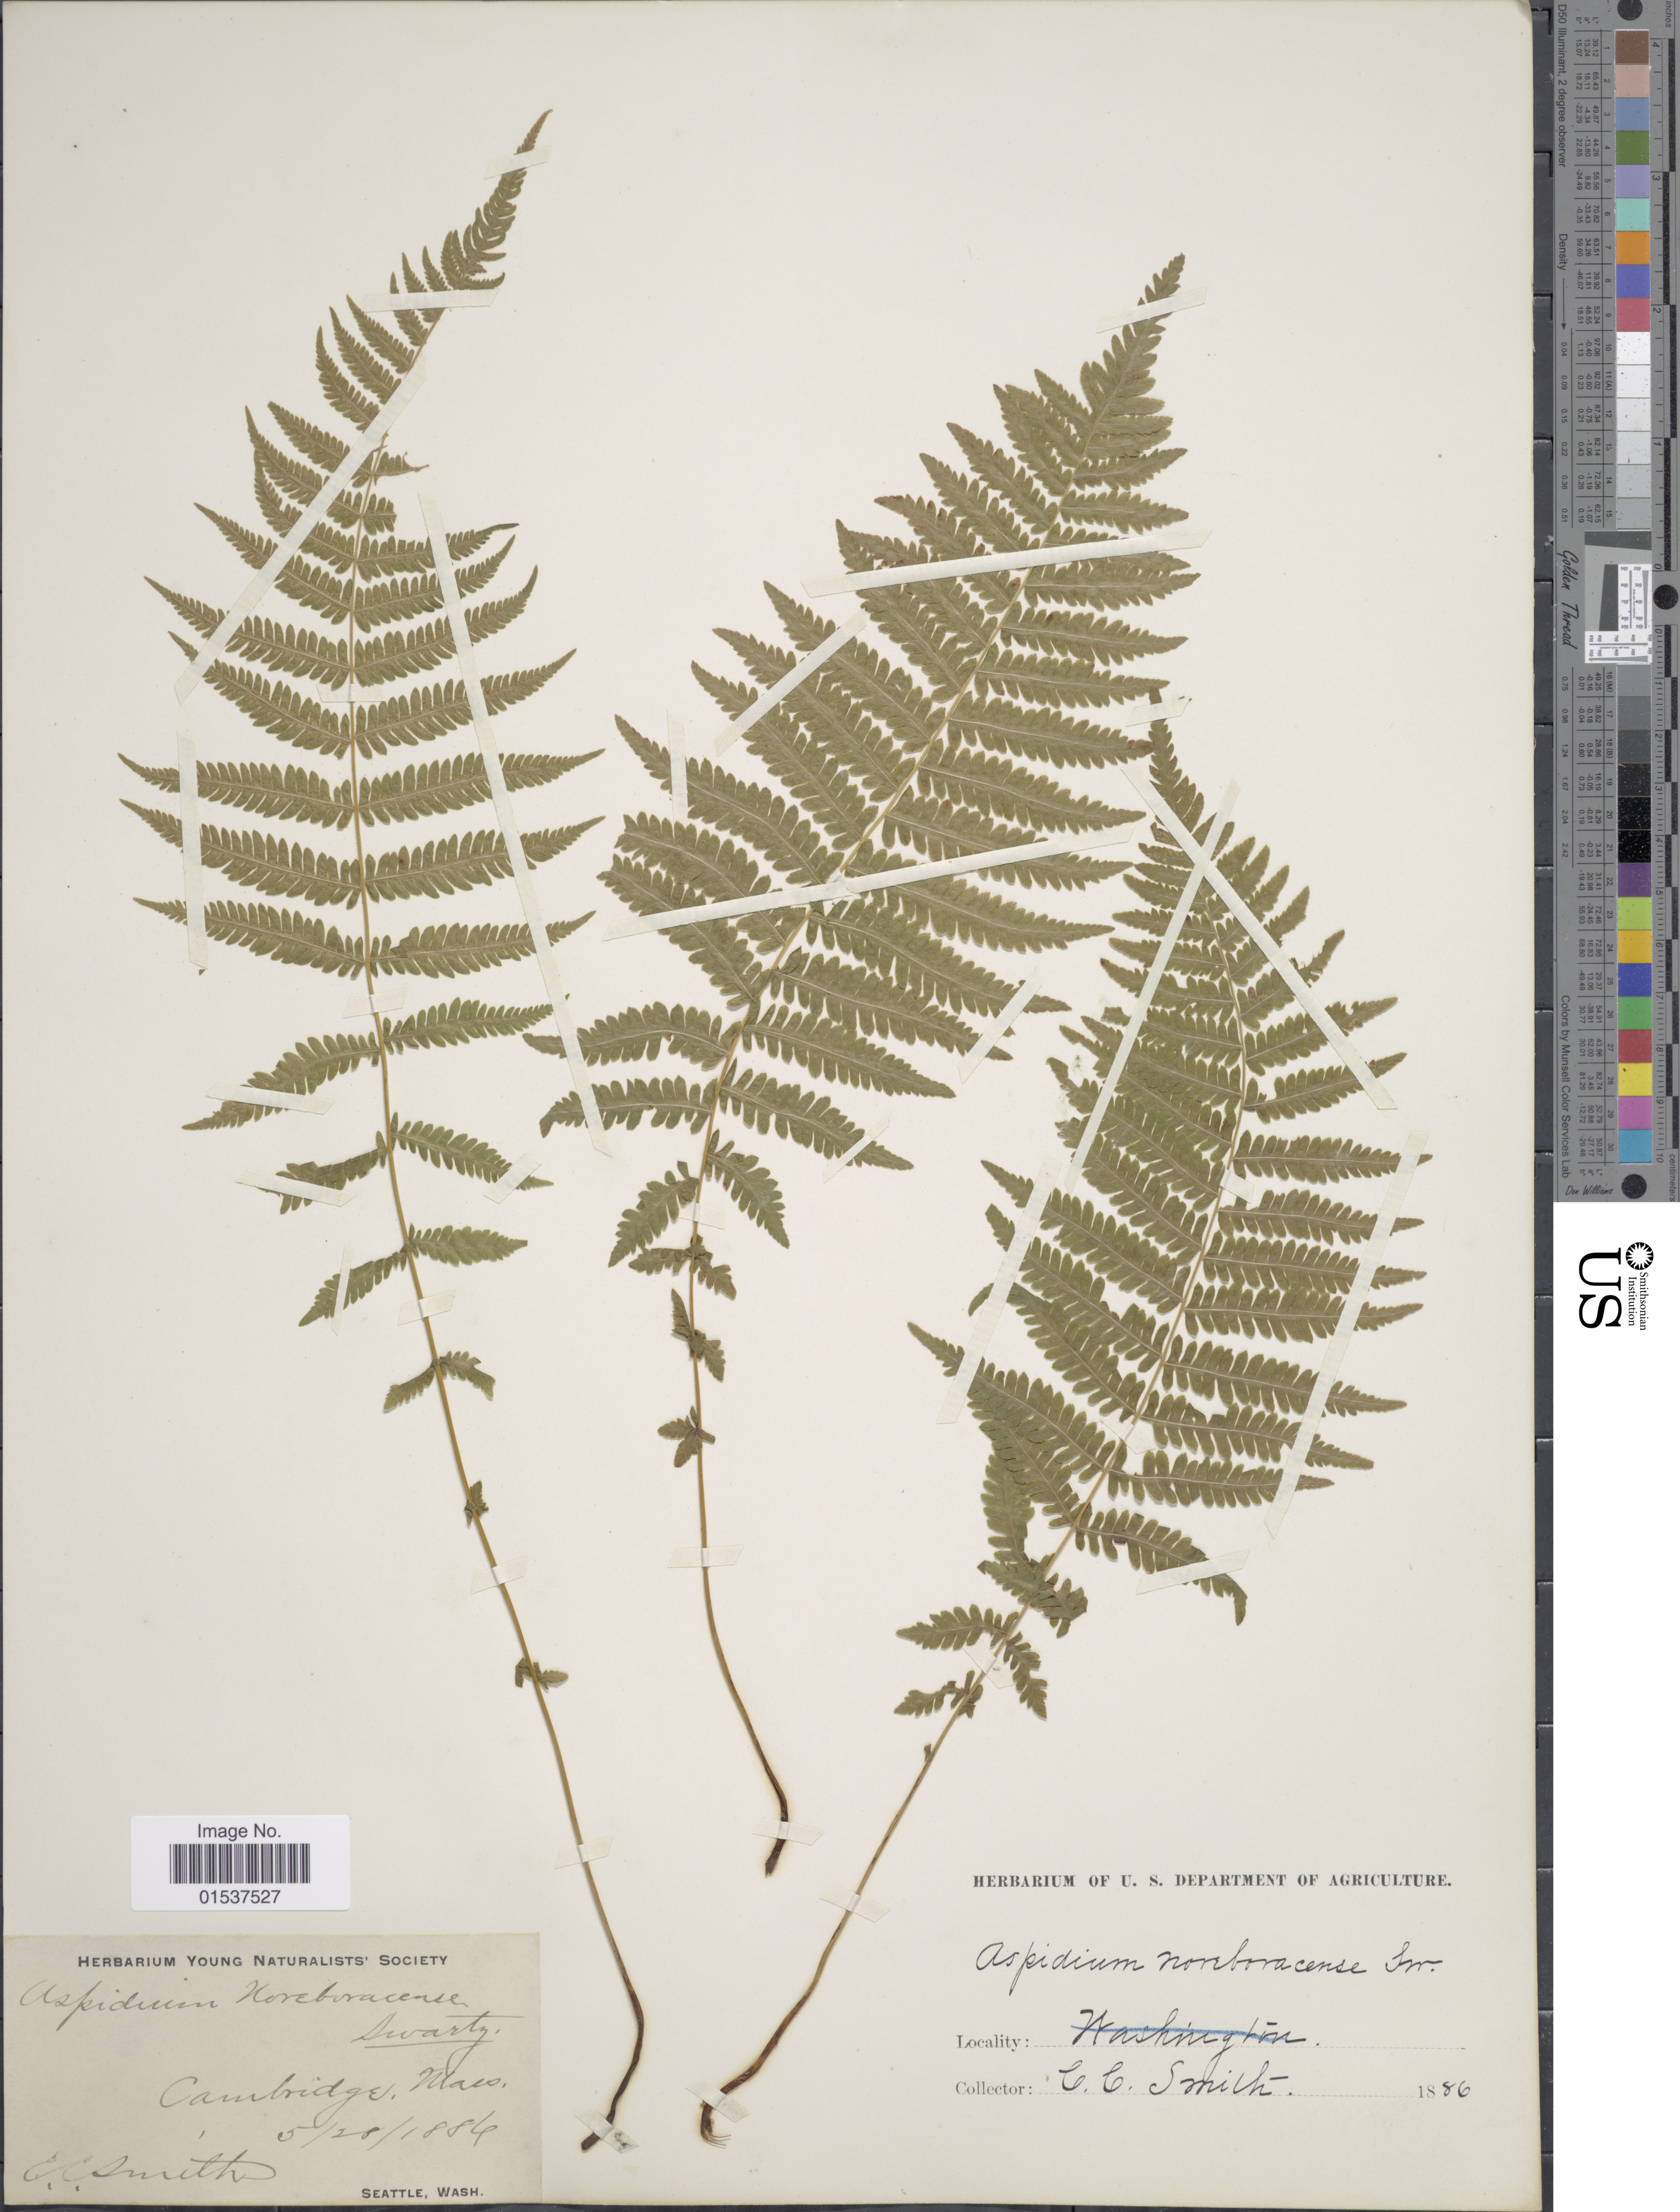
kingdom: Plantae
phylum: Tracheophyta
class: Polypodiopsida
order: Polypodiales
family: Thelypteridaceae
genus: Parathelypteris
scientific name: Parathelypteris noveboracensis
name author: (L.) Ching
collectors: C. C. Smith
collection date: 1884-05-28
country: United States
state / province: Massachusetts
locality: Cambridge